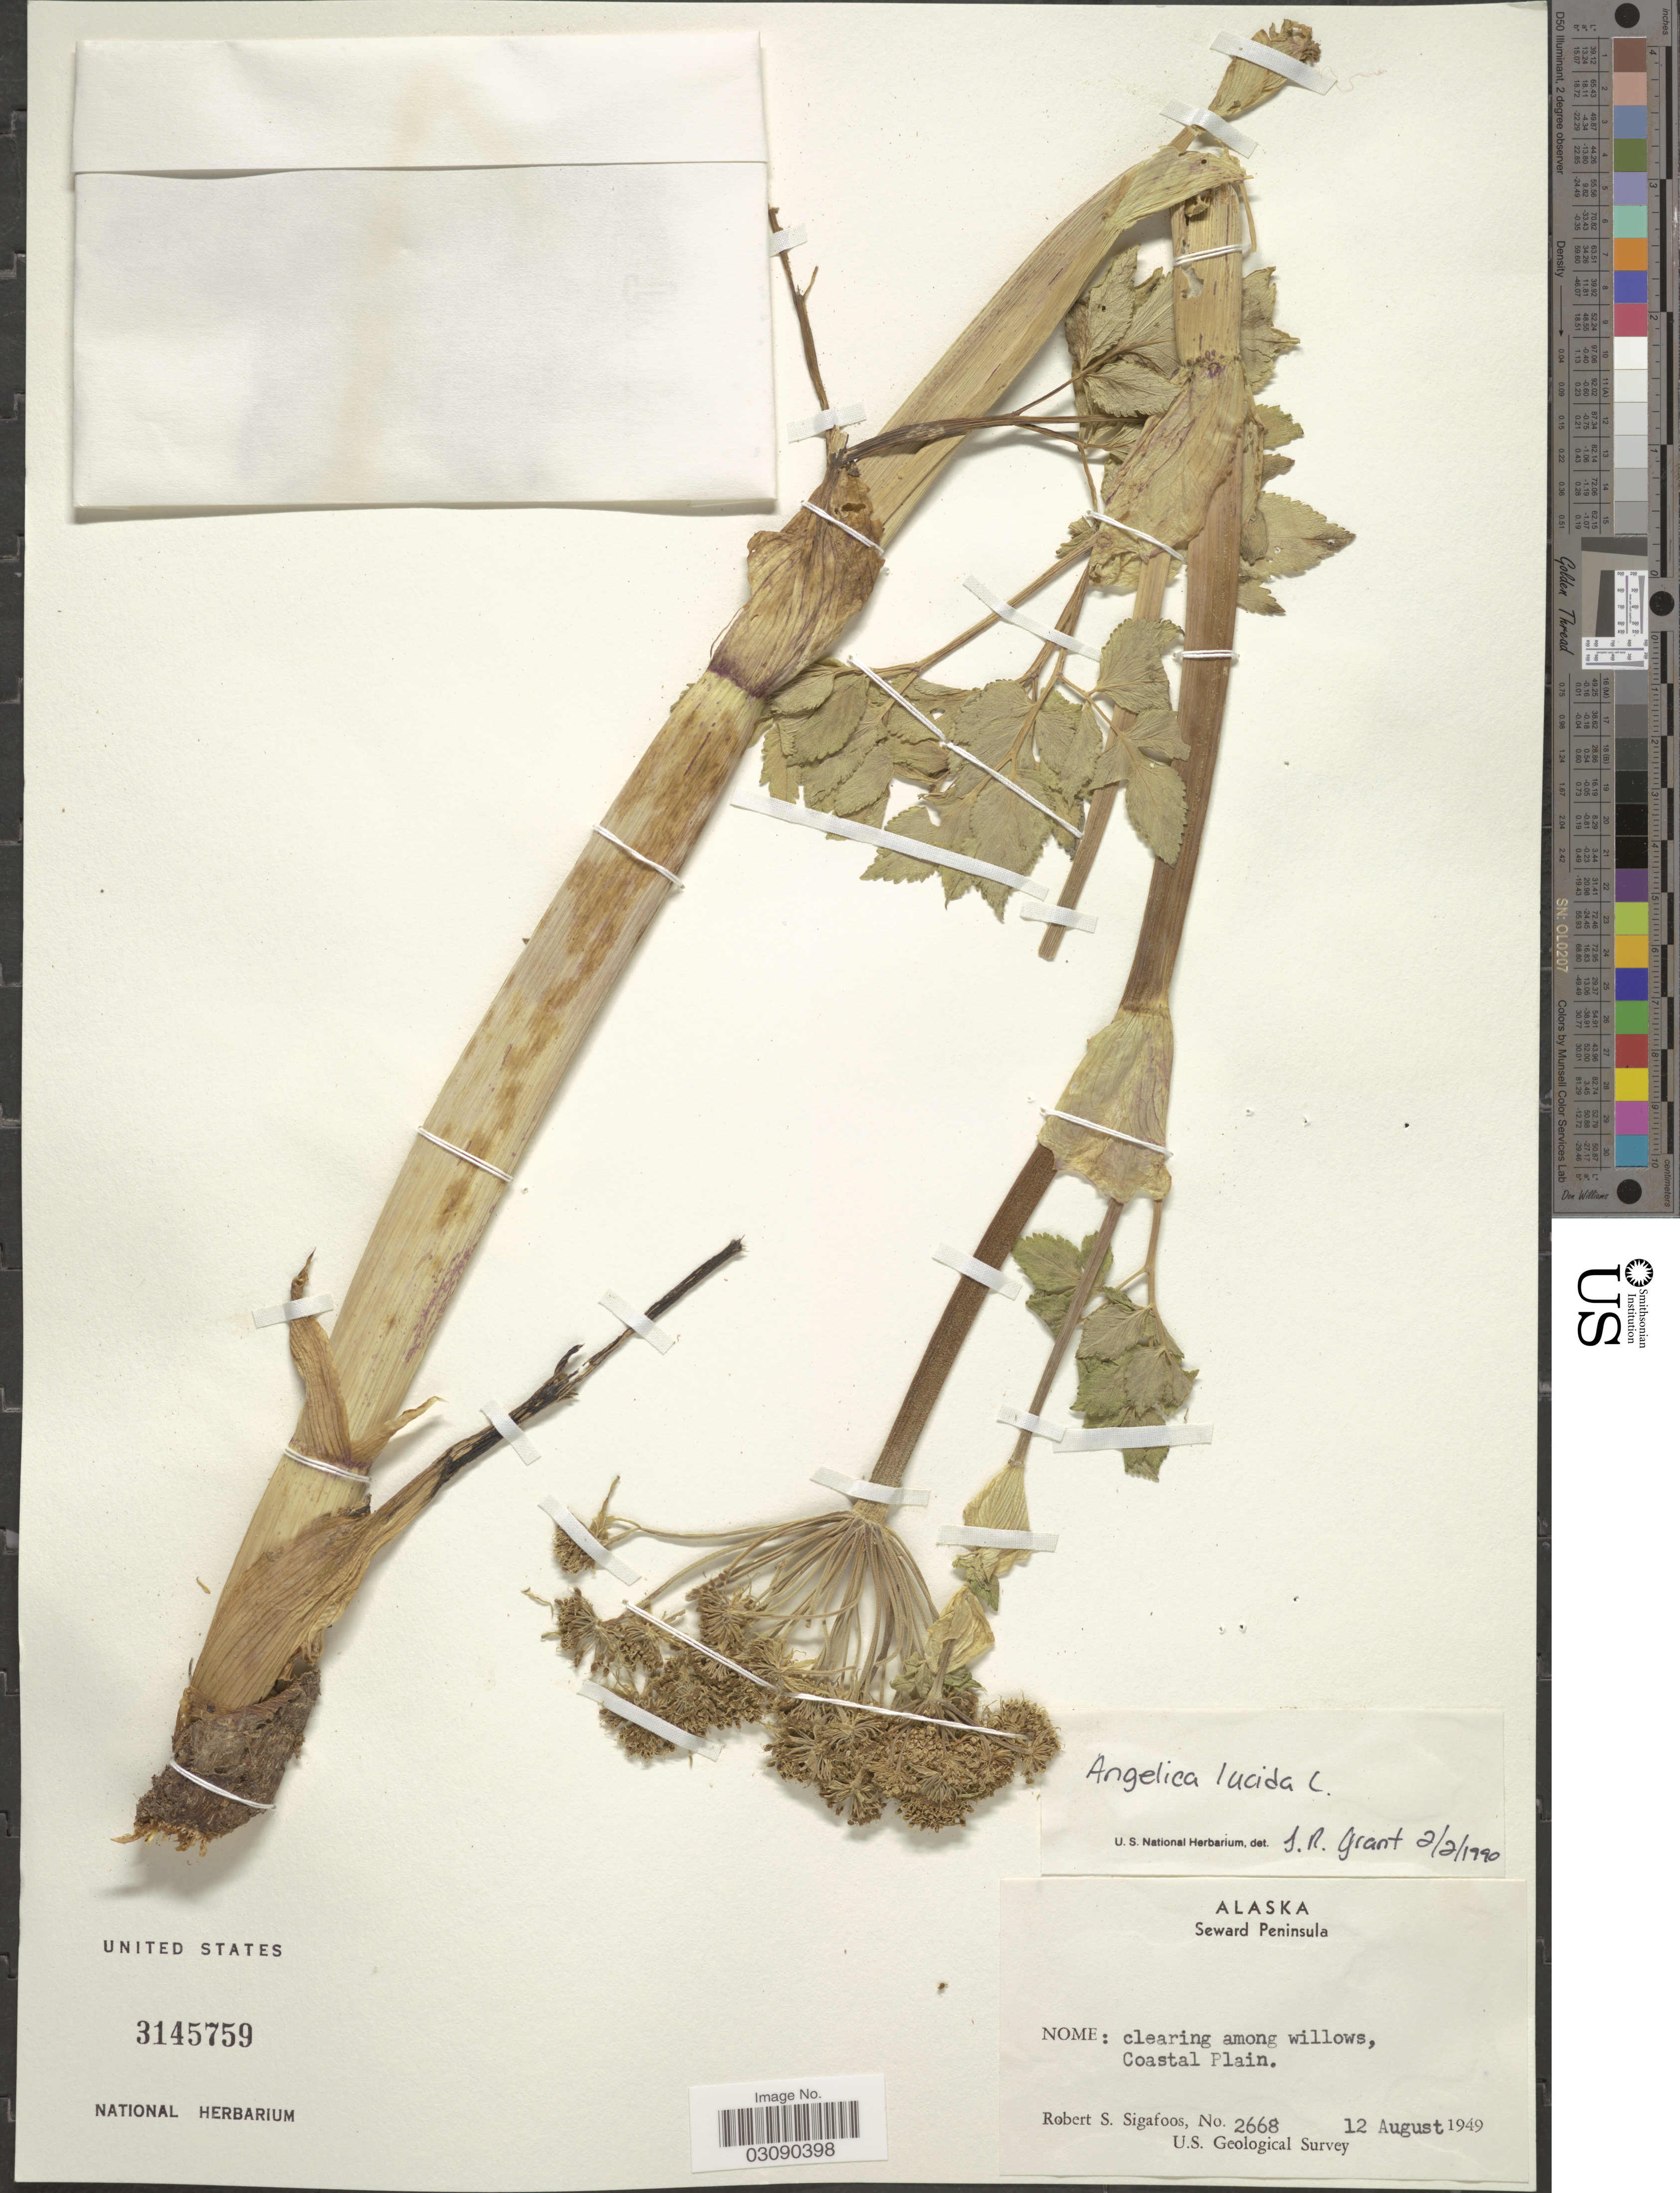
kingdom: Plantae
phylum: Tracheophyta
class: Magnoliopsida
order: Apiales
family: Apiaceae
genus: Angelica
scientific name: Angelica lucida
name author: L.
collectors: R. Sigafoos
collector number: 2668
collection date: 1949-08-12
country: United States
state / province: Alaska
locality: Seward Peninsula, Nome: clearing among willows, Coastal Plain.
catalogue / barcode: US 3145759